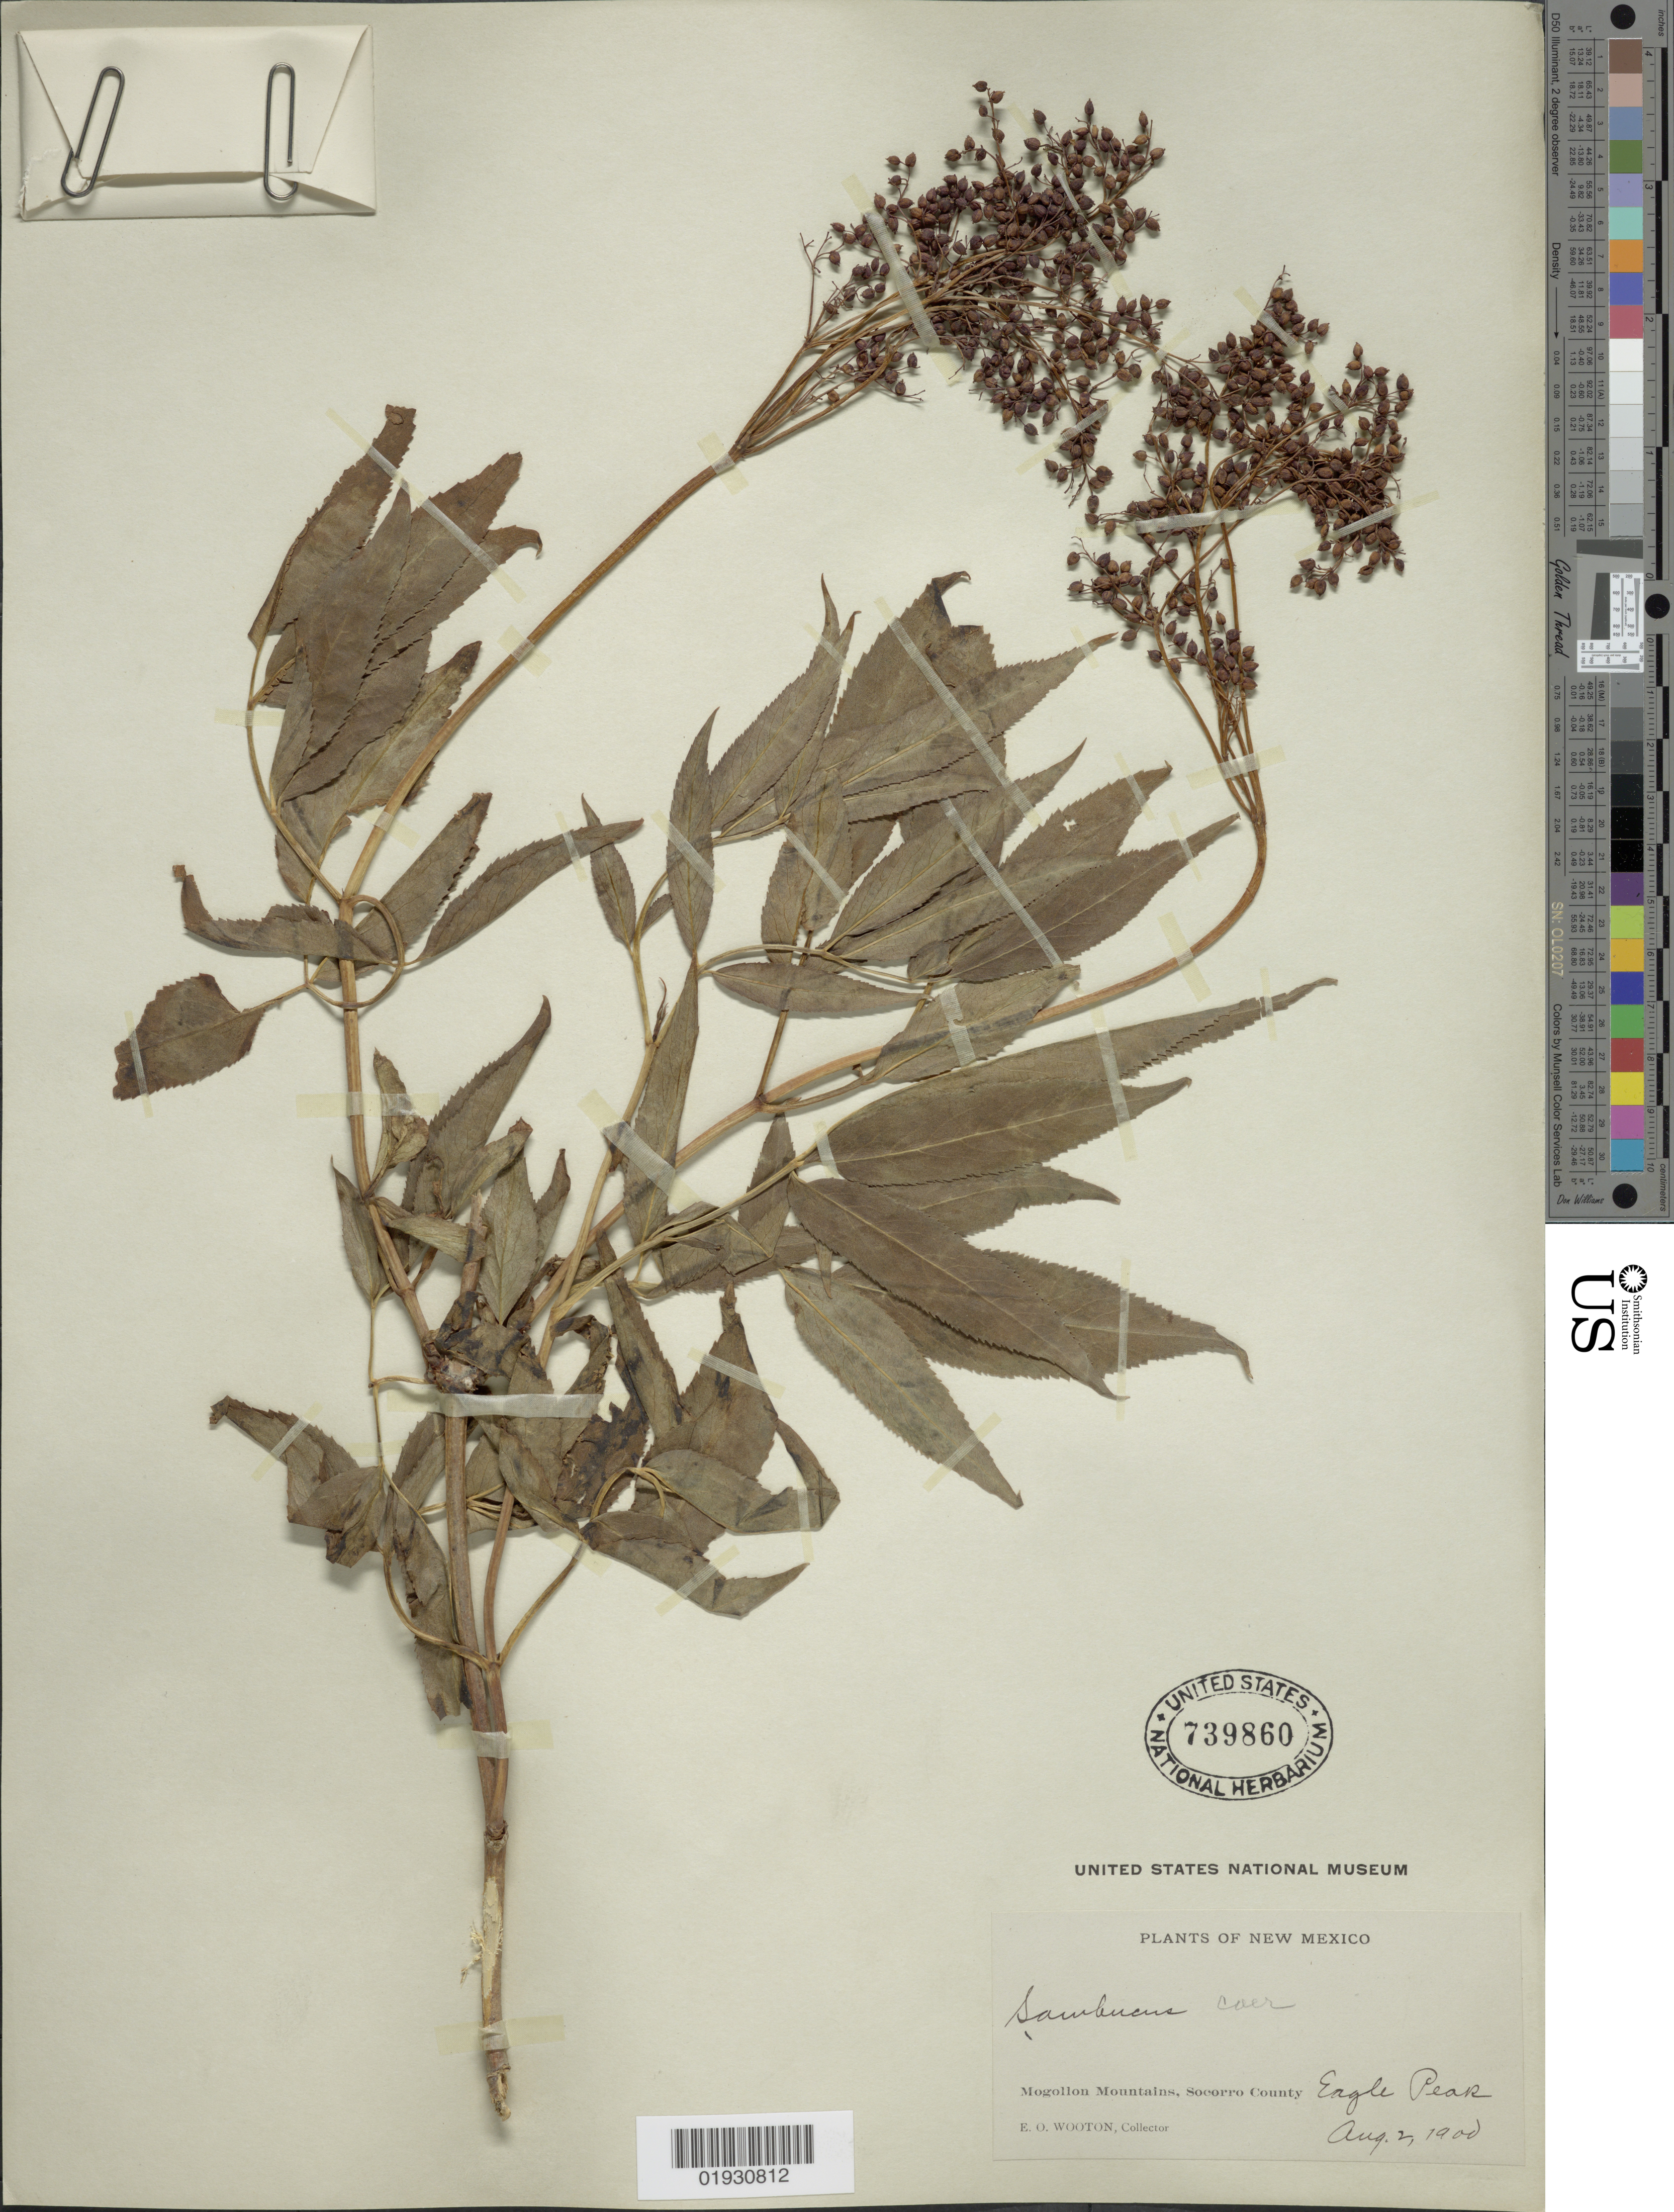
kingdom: Plantae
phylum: Tracheophyta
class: Magnoliopsida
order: Dipsacales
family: Viburnaceae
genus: Sambucus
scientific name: Sambucus cerulea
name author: Raf.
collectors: E. O. Wooton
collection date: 1900-08-02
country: United States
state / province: New Mexico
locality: Mogollon Mountains, Socorro County, Eagle Peak.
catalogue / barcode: US 739860